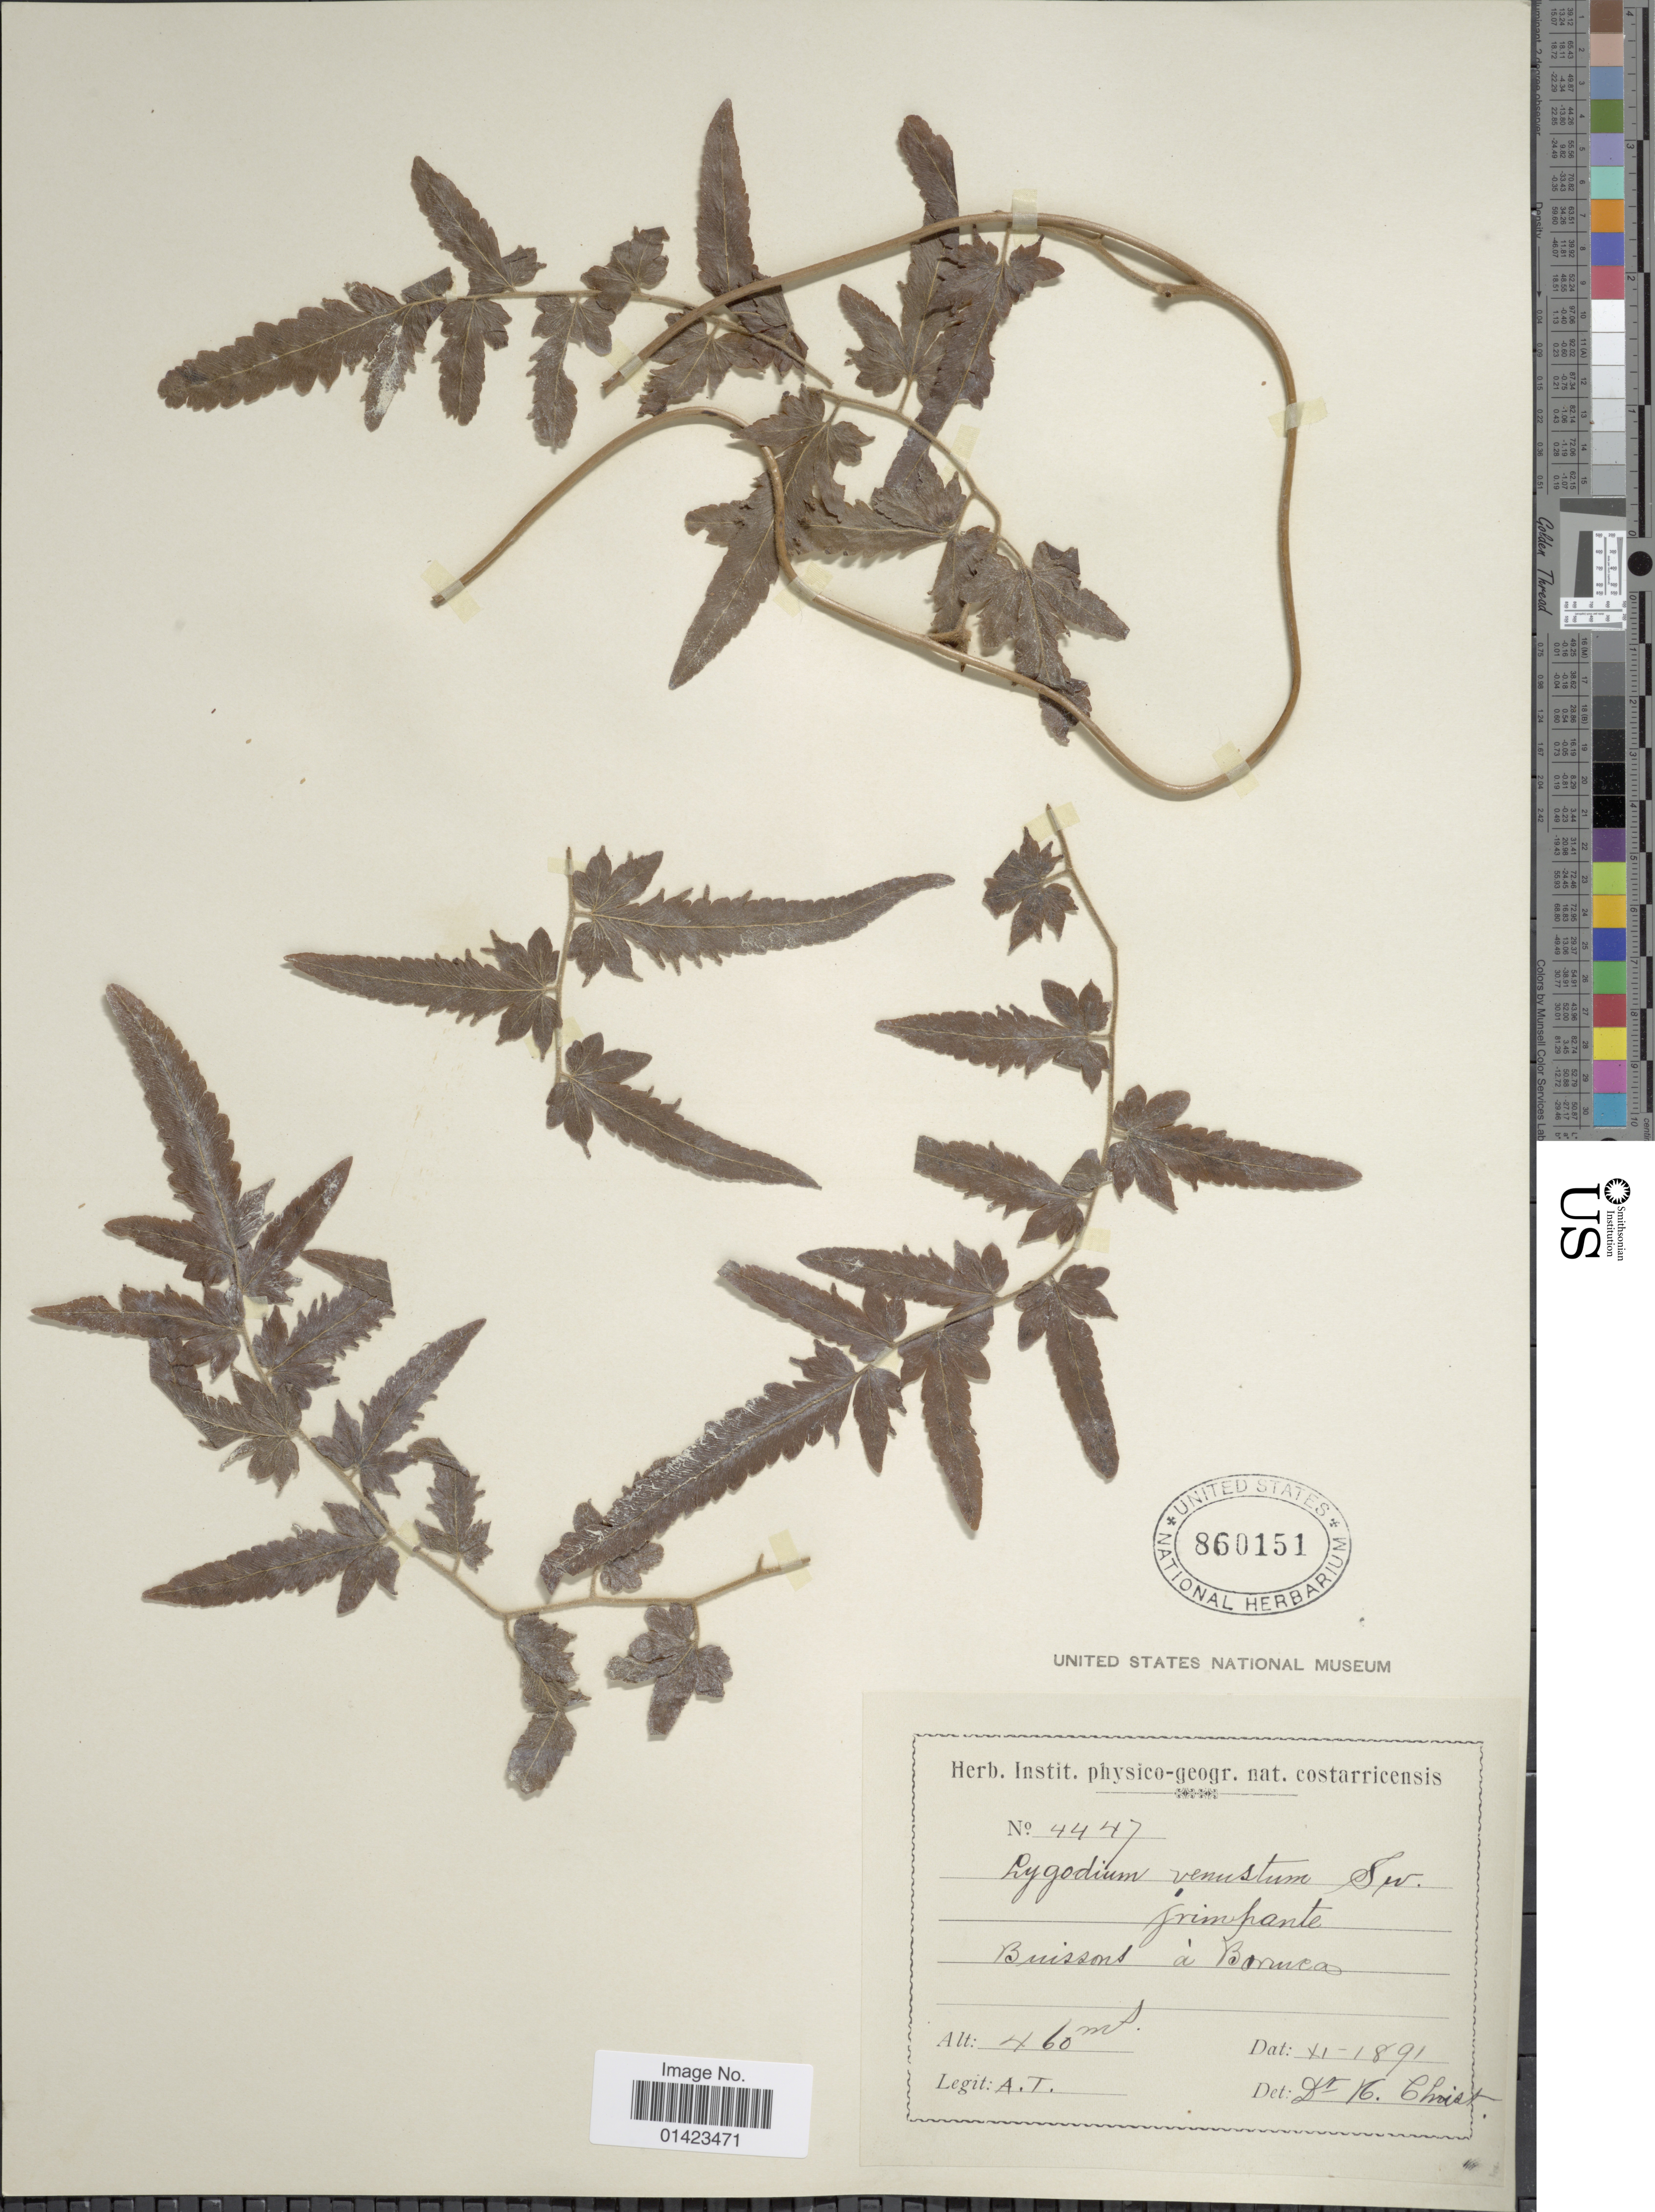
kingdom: Plantae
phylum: Tracheophyta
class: Polypodiopsida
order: Schizaeales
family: Lygodiaceae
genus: Lygodium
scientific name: Lygodium venustum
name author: Sw.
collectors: A. T.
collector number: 4447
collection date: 1891-09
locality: Buissont a Borucos [interpreted]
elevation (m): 460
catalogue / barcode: US 860151